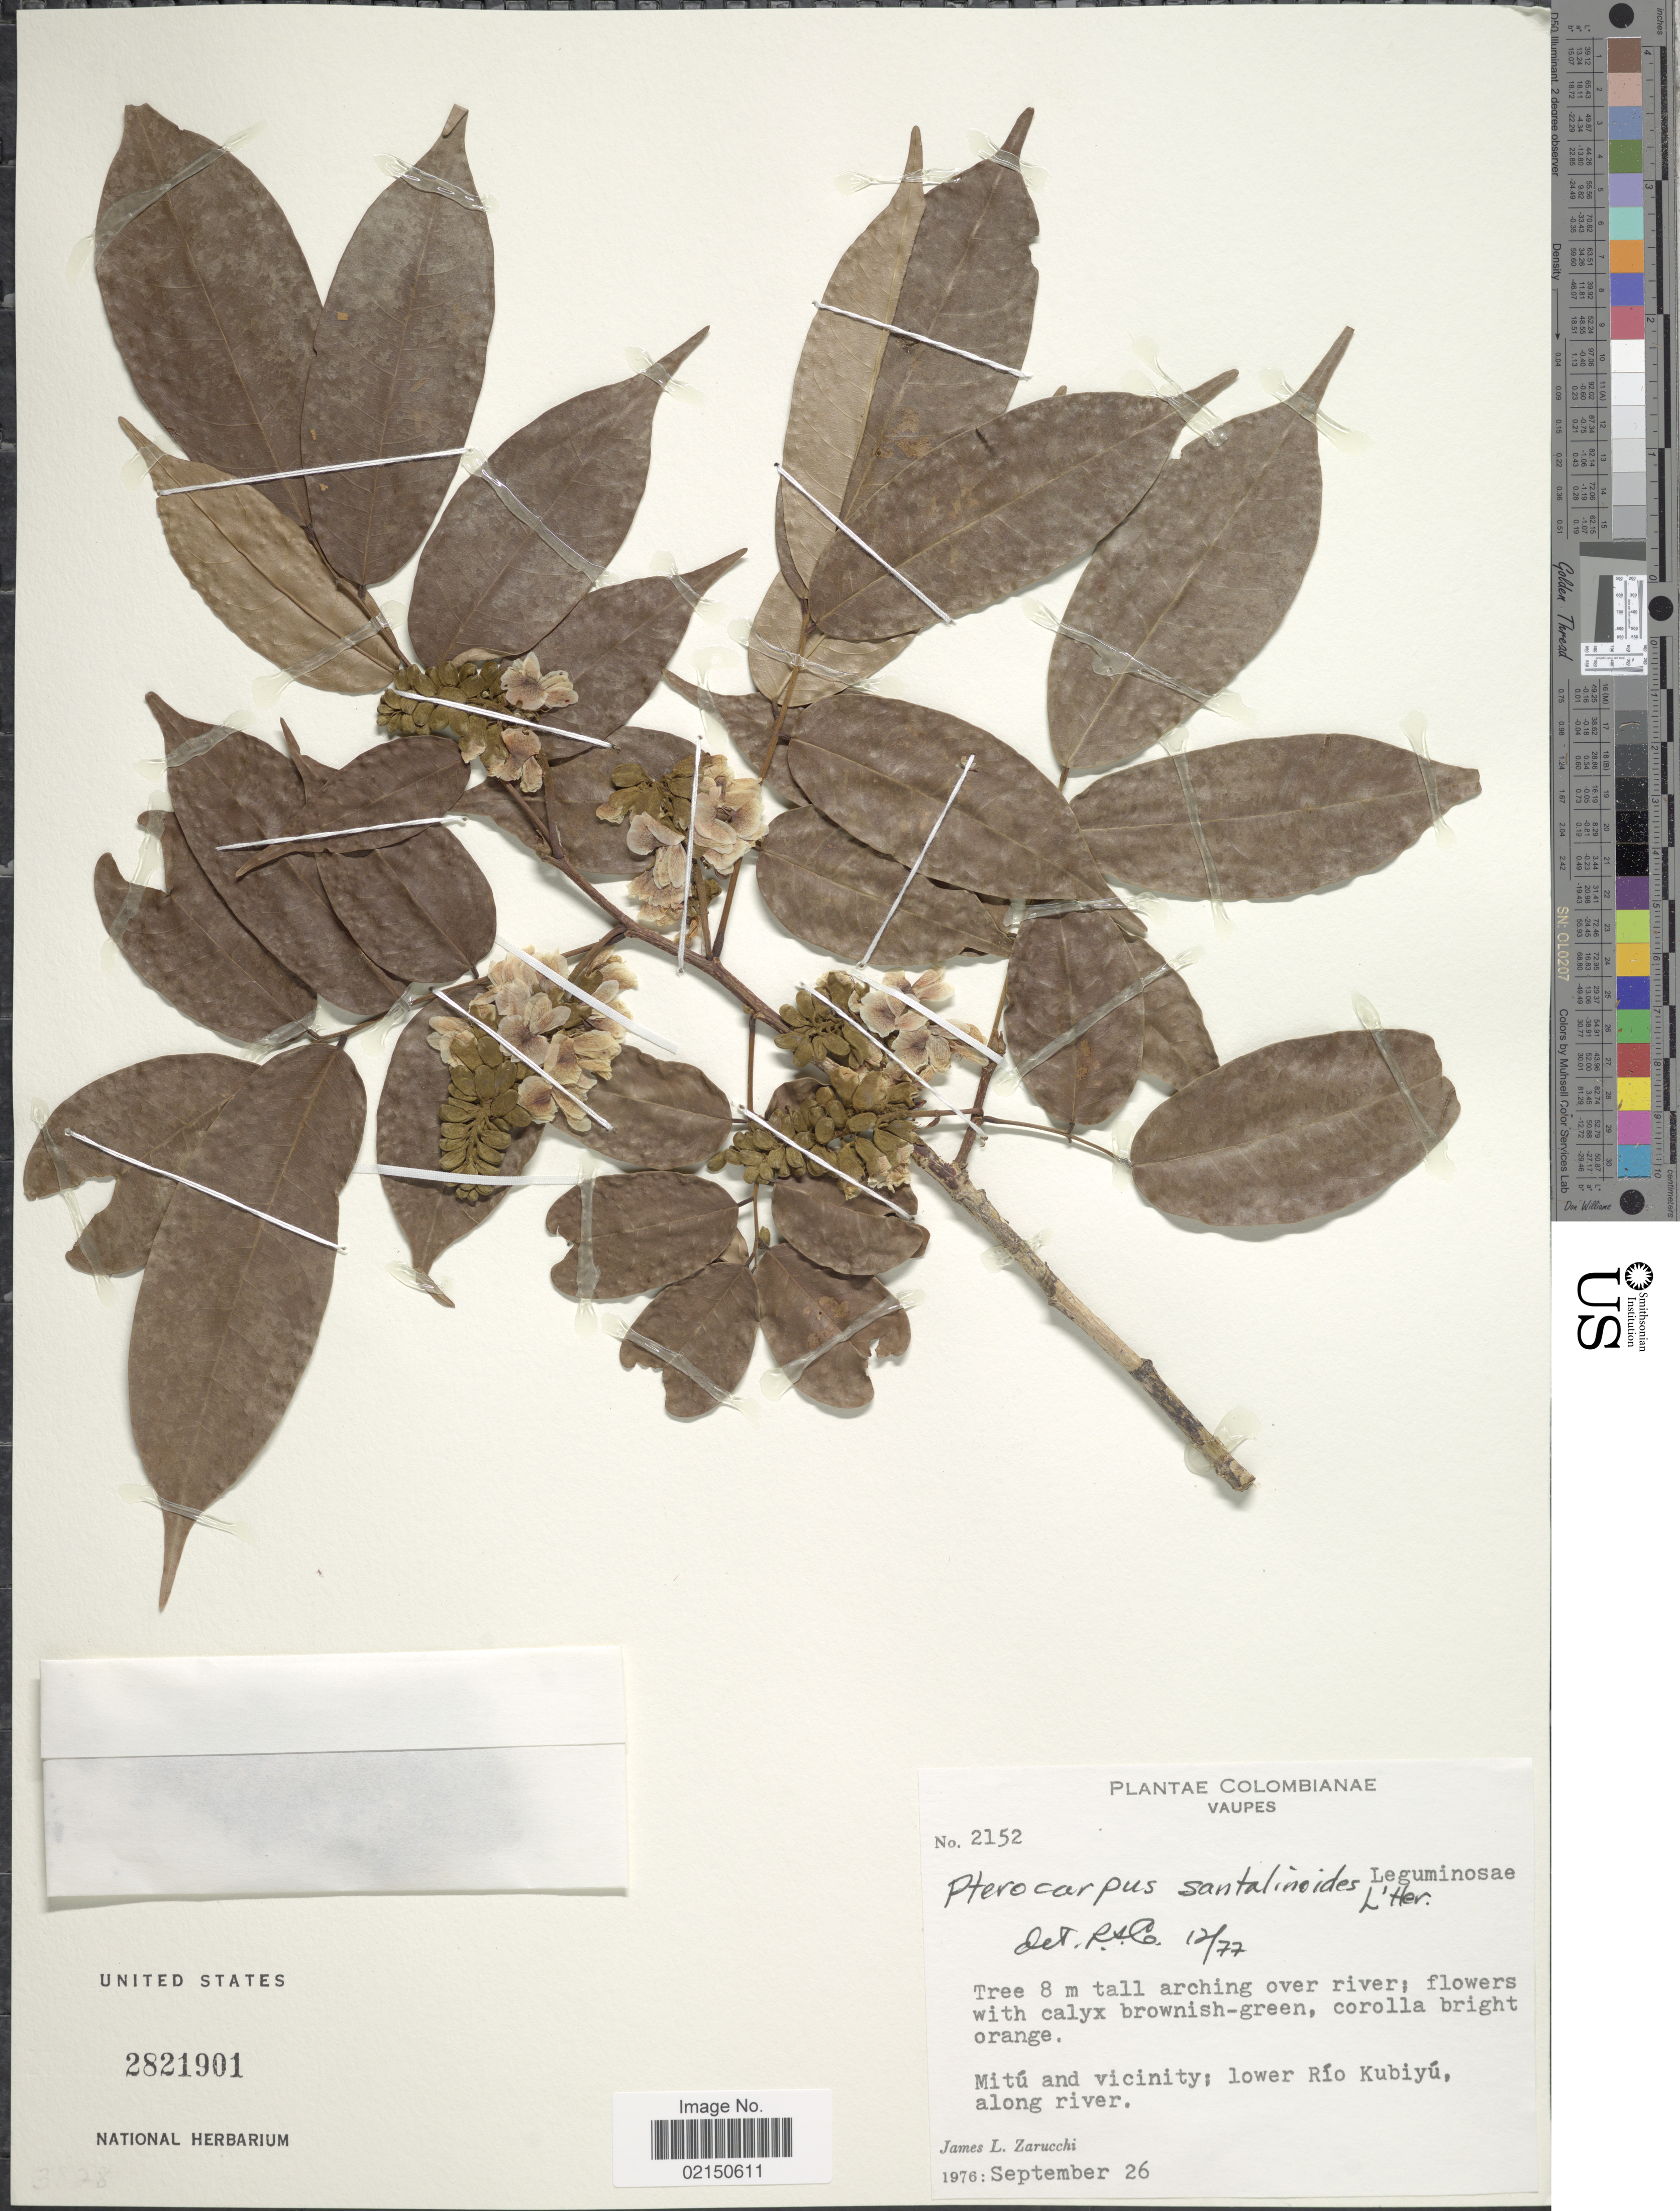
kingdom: Plantae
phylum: Tracheophyta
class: Magnoliopsida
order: Fabales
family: Fabaceae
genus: Pterocarpus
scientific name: Pterocarpus santalinoides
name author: L'Hér. ex DC.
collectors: J. L. Zarucchi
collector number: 2152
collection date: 1976-09-26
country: Colombia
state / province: Vaupés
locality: Mitu and vicinity; lower Rio Kubiyu, along river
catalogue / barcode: US 2821901